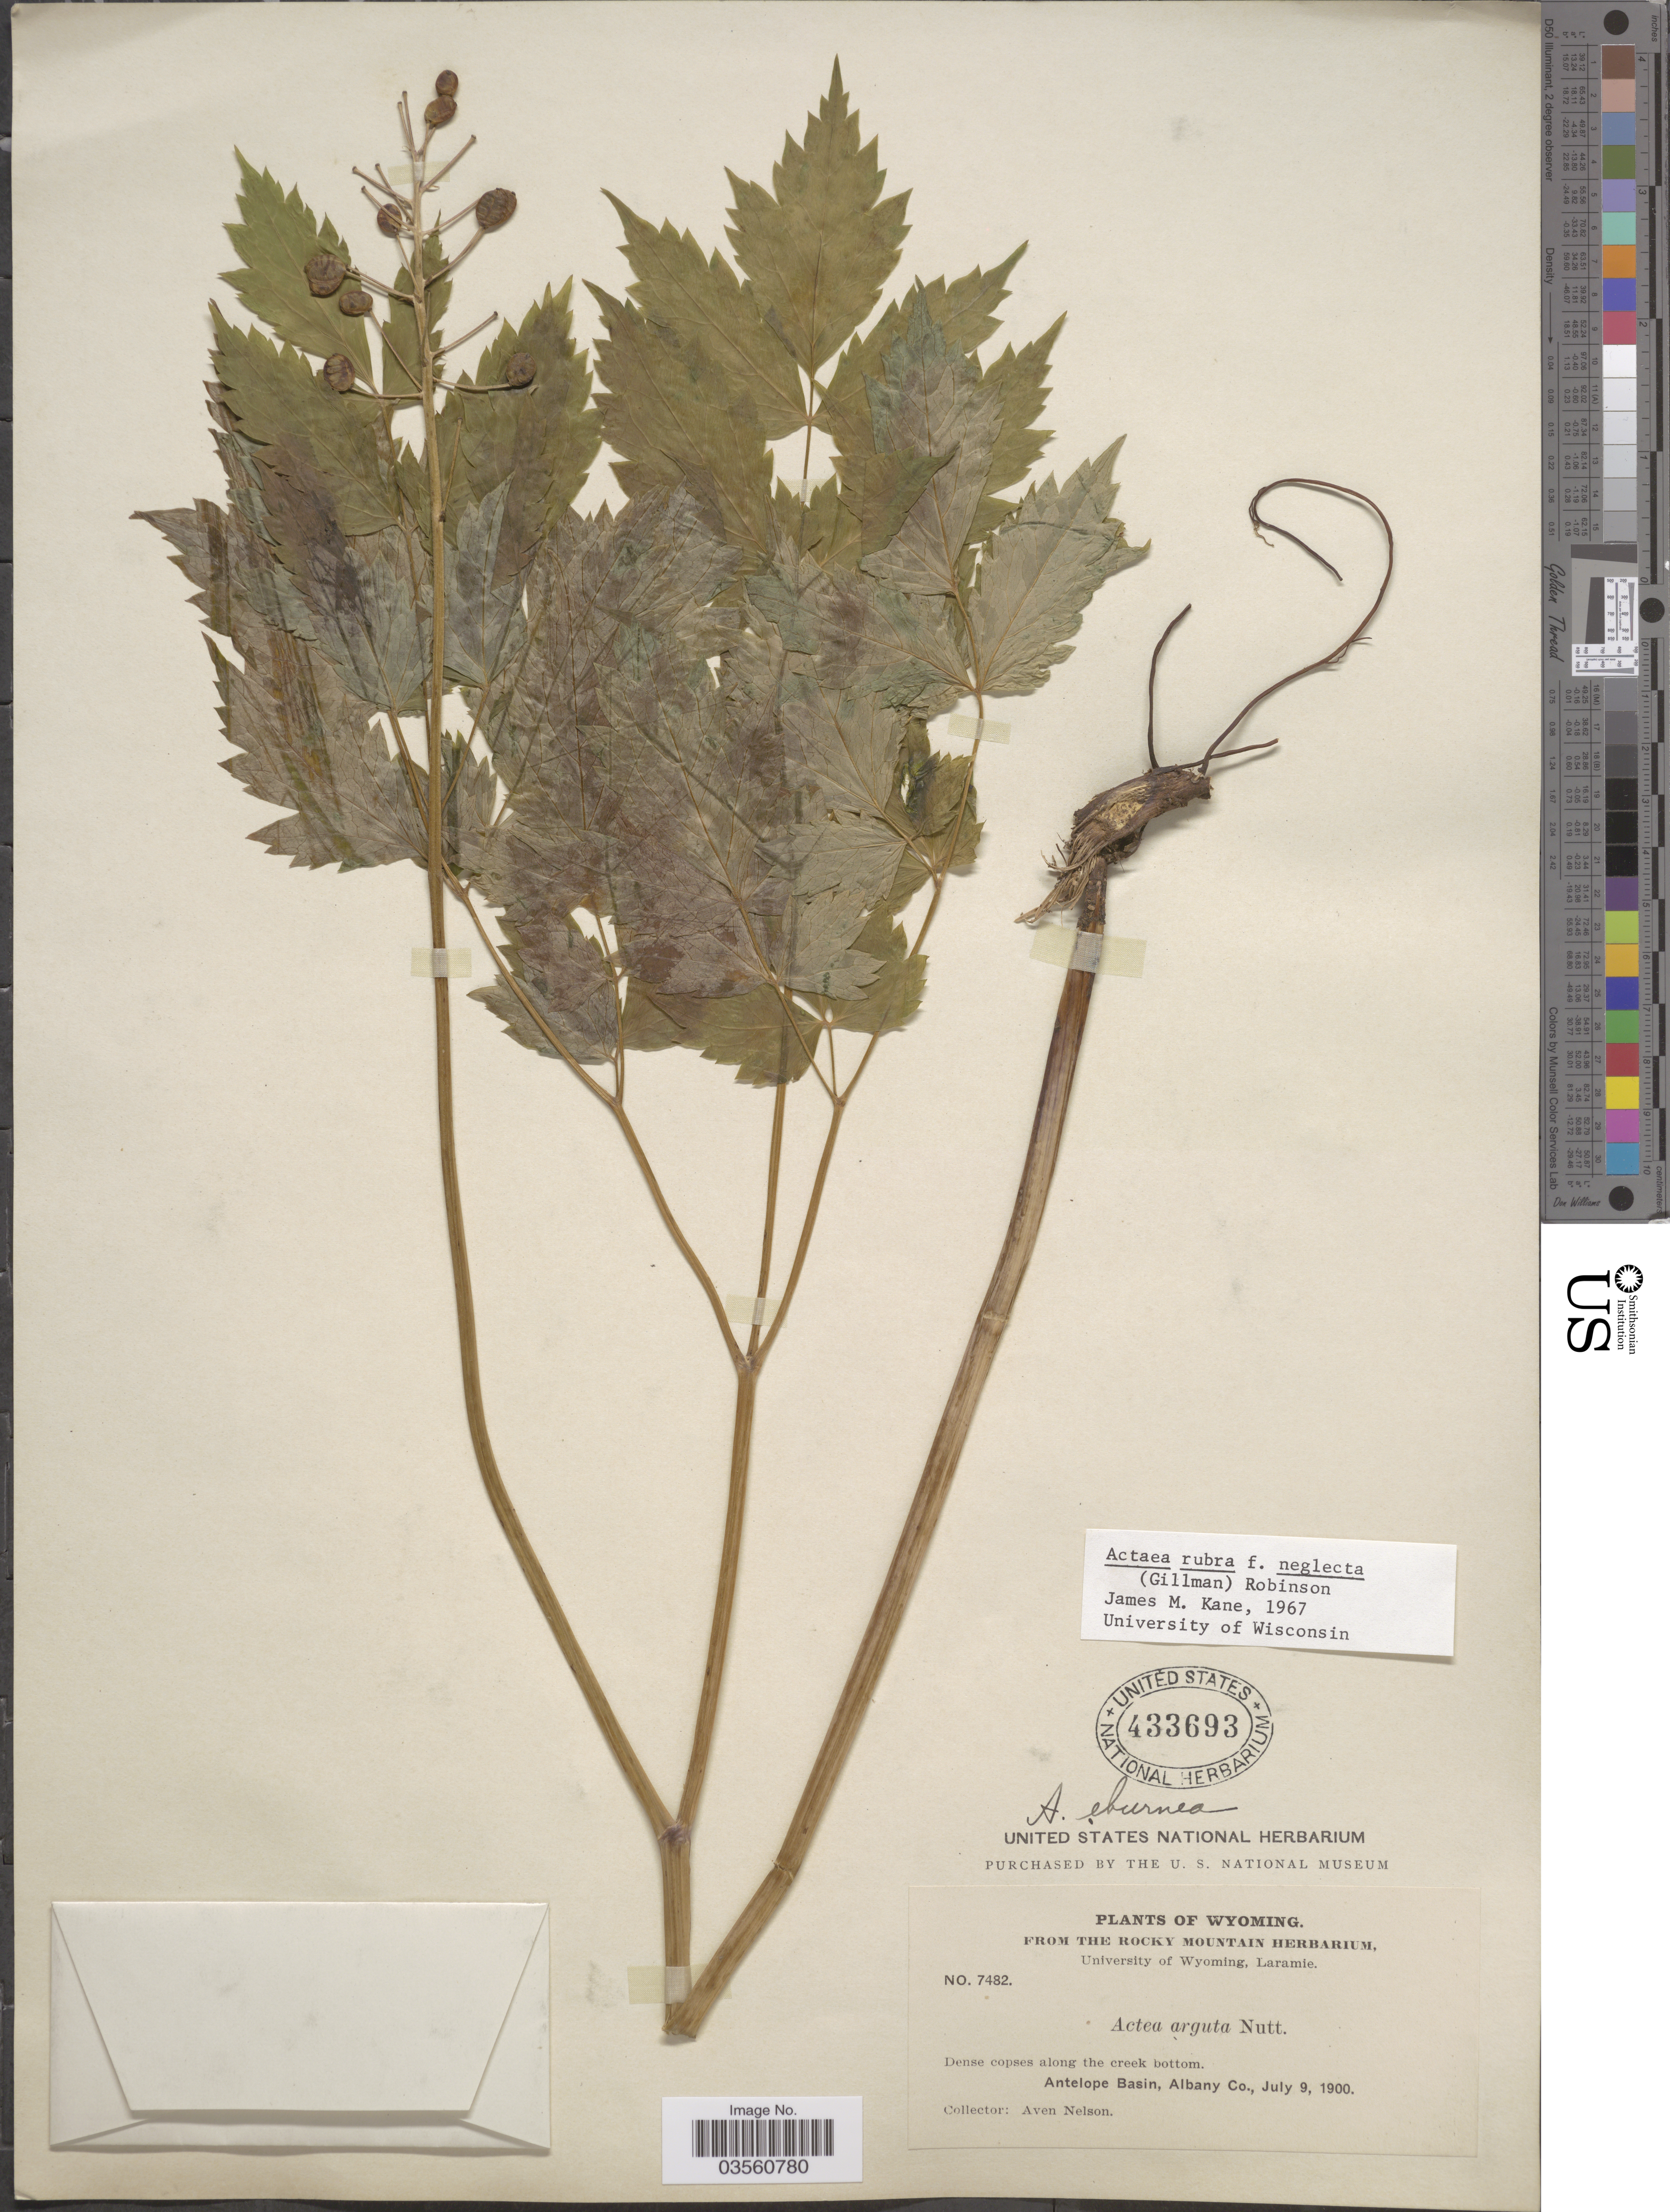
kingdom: Plantae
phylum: Tracheophyta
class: Magnoliopsida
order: Ranunculales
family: Ranunculaceae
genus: Actaea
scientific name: Actaea rubra f. neglecta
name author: (Gillman) B.L. Rob.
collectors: A. Nelson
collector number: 7482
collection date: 1900-07-09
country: United States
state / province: Wyoming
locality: Antelope Basin, Albany Co.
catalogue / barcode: US 433693